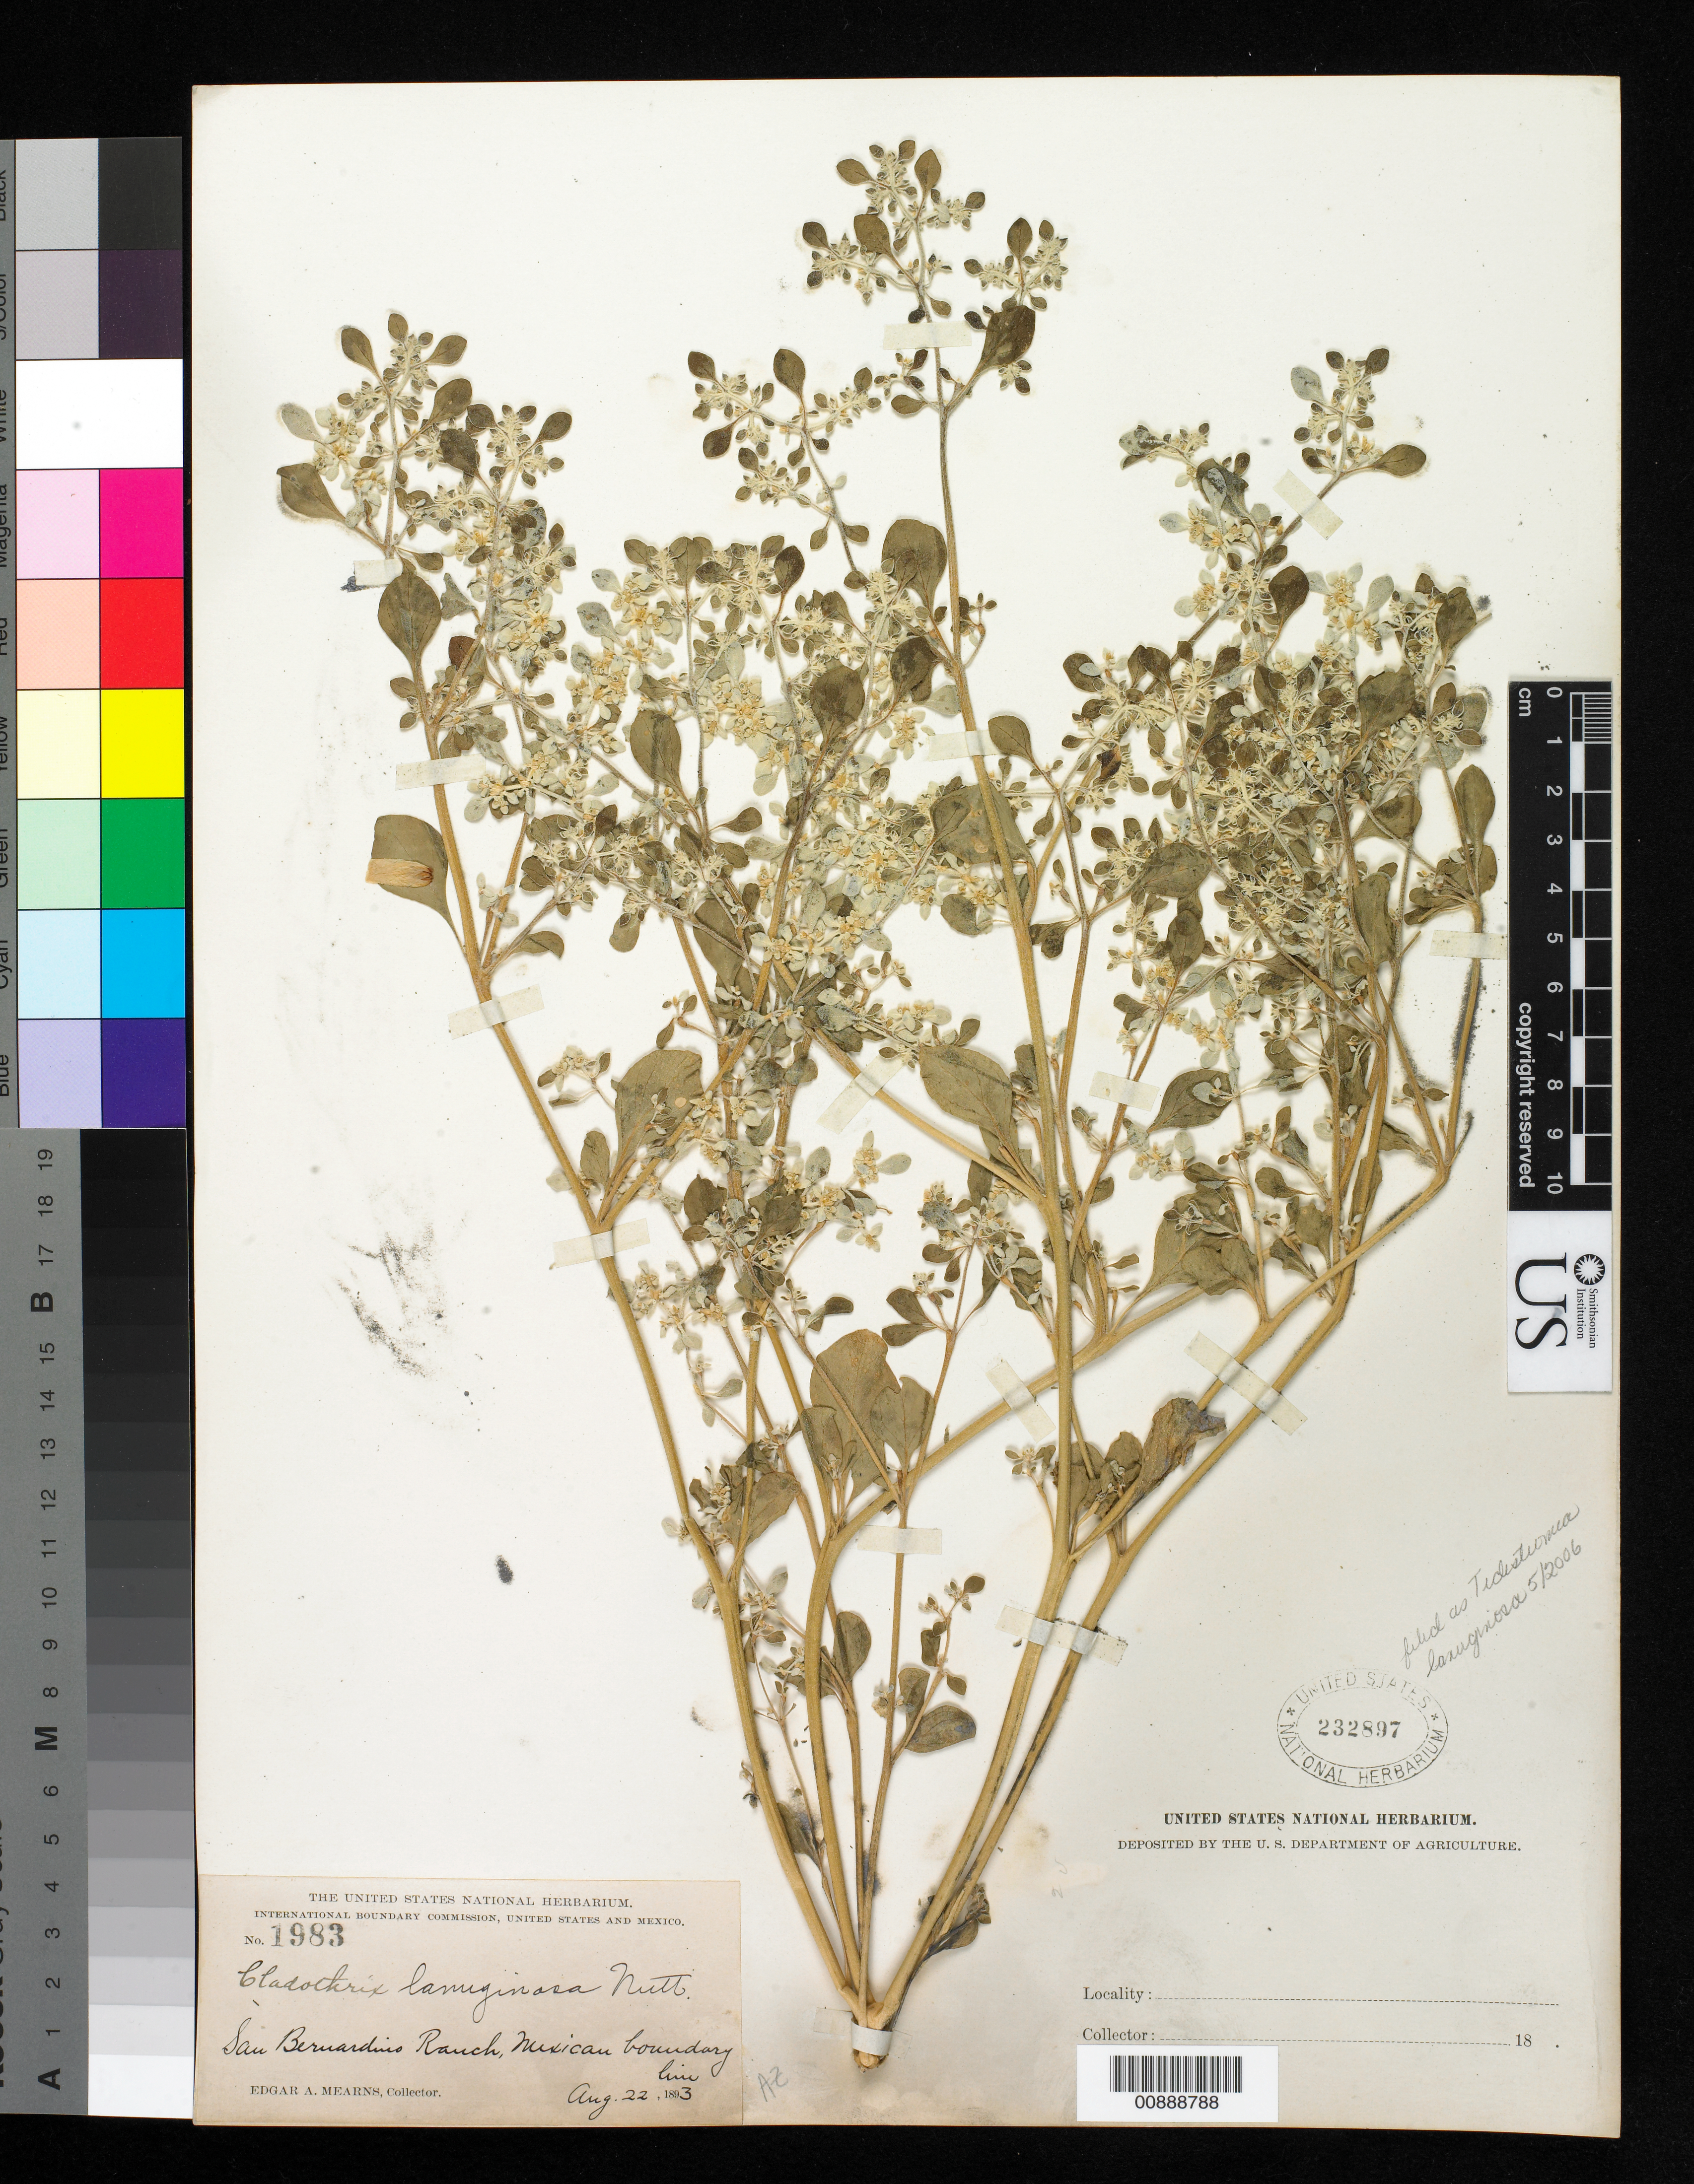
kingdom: Plantae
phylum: Tracheophyta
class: Magnoliopsida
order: Caryophyllales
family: Amaranthaceae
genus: Tidestromia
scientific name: Tidestromia lanuginosa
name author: (Nutt.) Standl.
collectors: E. A. Mearns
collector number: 1983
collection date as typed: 22 Aug 1893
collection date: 1893-08-22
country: United States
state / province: Arizona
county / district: Cochise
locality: San Bernardino Ranch, Mexican Boundary Line.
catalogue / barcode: US 232897